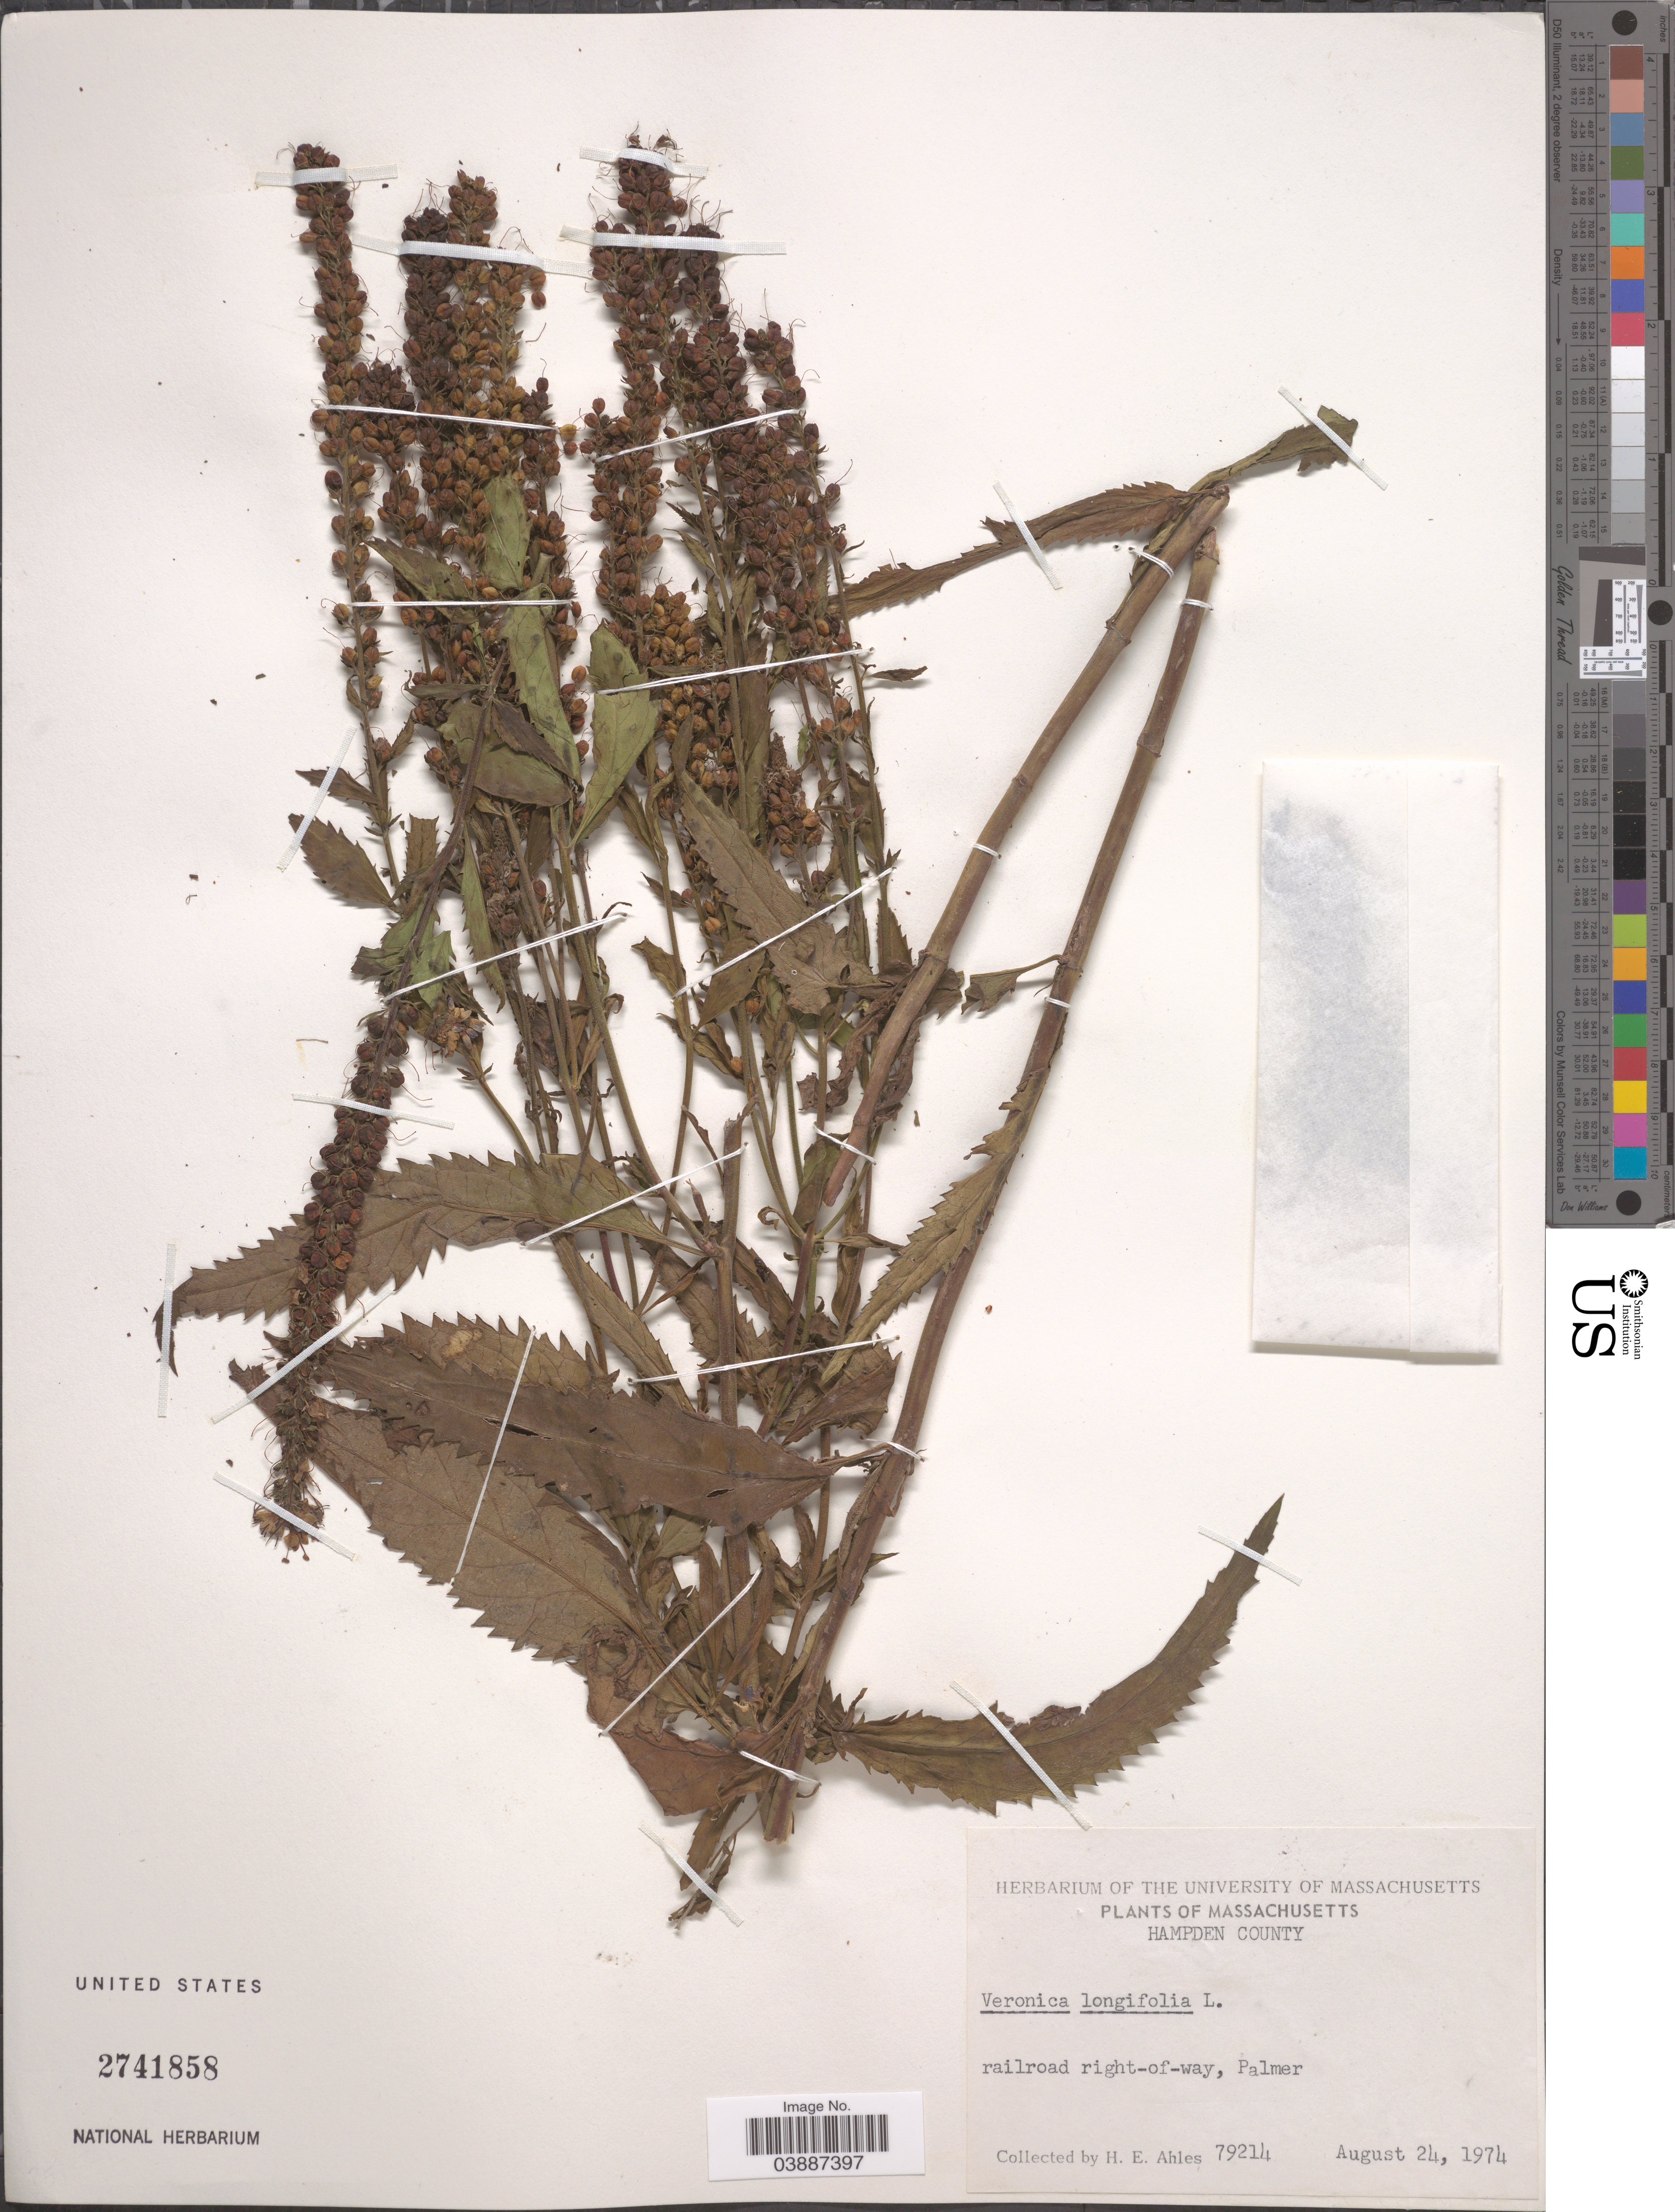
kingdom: Plantae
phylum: Tracheophyta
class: Magnoliopsida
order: Lamiales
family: Plantaginaceae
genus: Veronica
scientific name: Veronica longifolia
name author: L.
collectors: H. E. Ahles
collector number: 79214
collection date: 1974-08-24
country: United States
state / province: Massachusetts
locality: Hampden County. Railroad right-of-way, Palmer.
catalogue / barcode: US 2741858